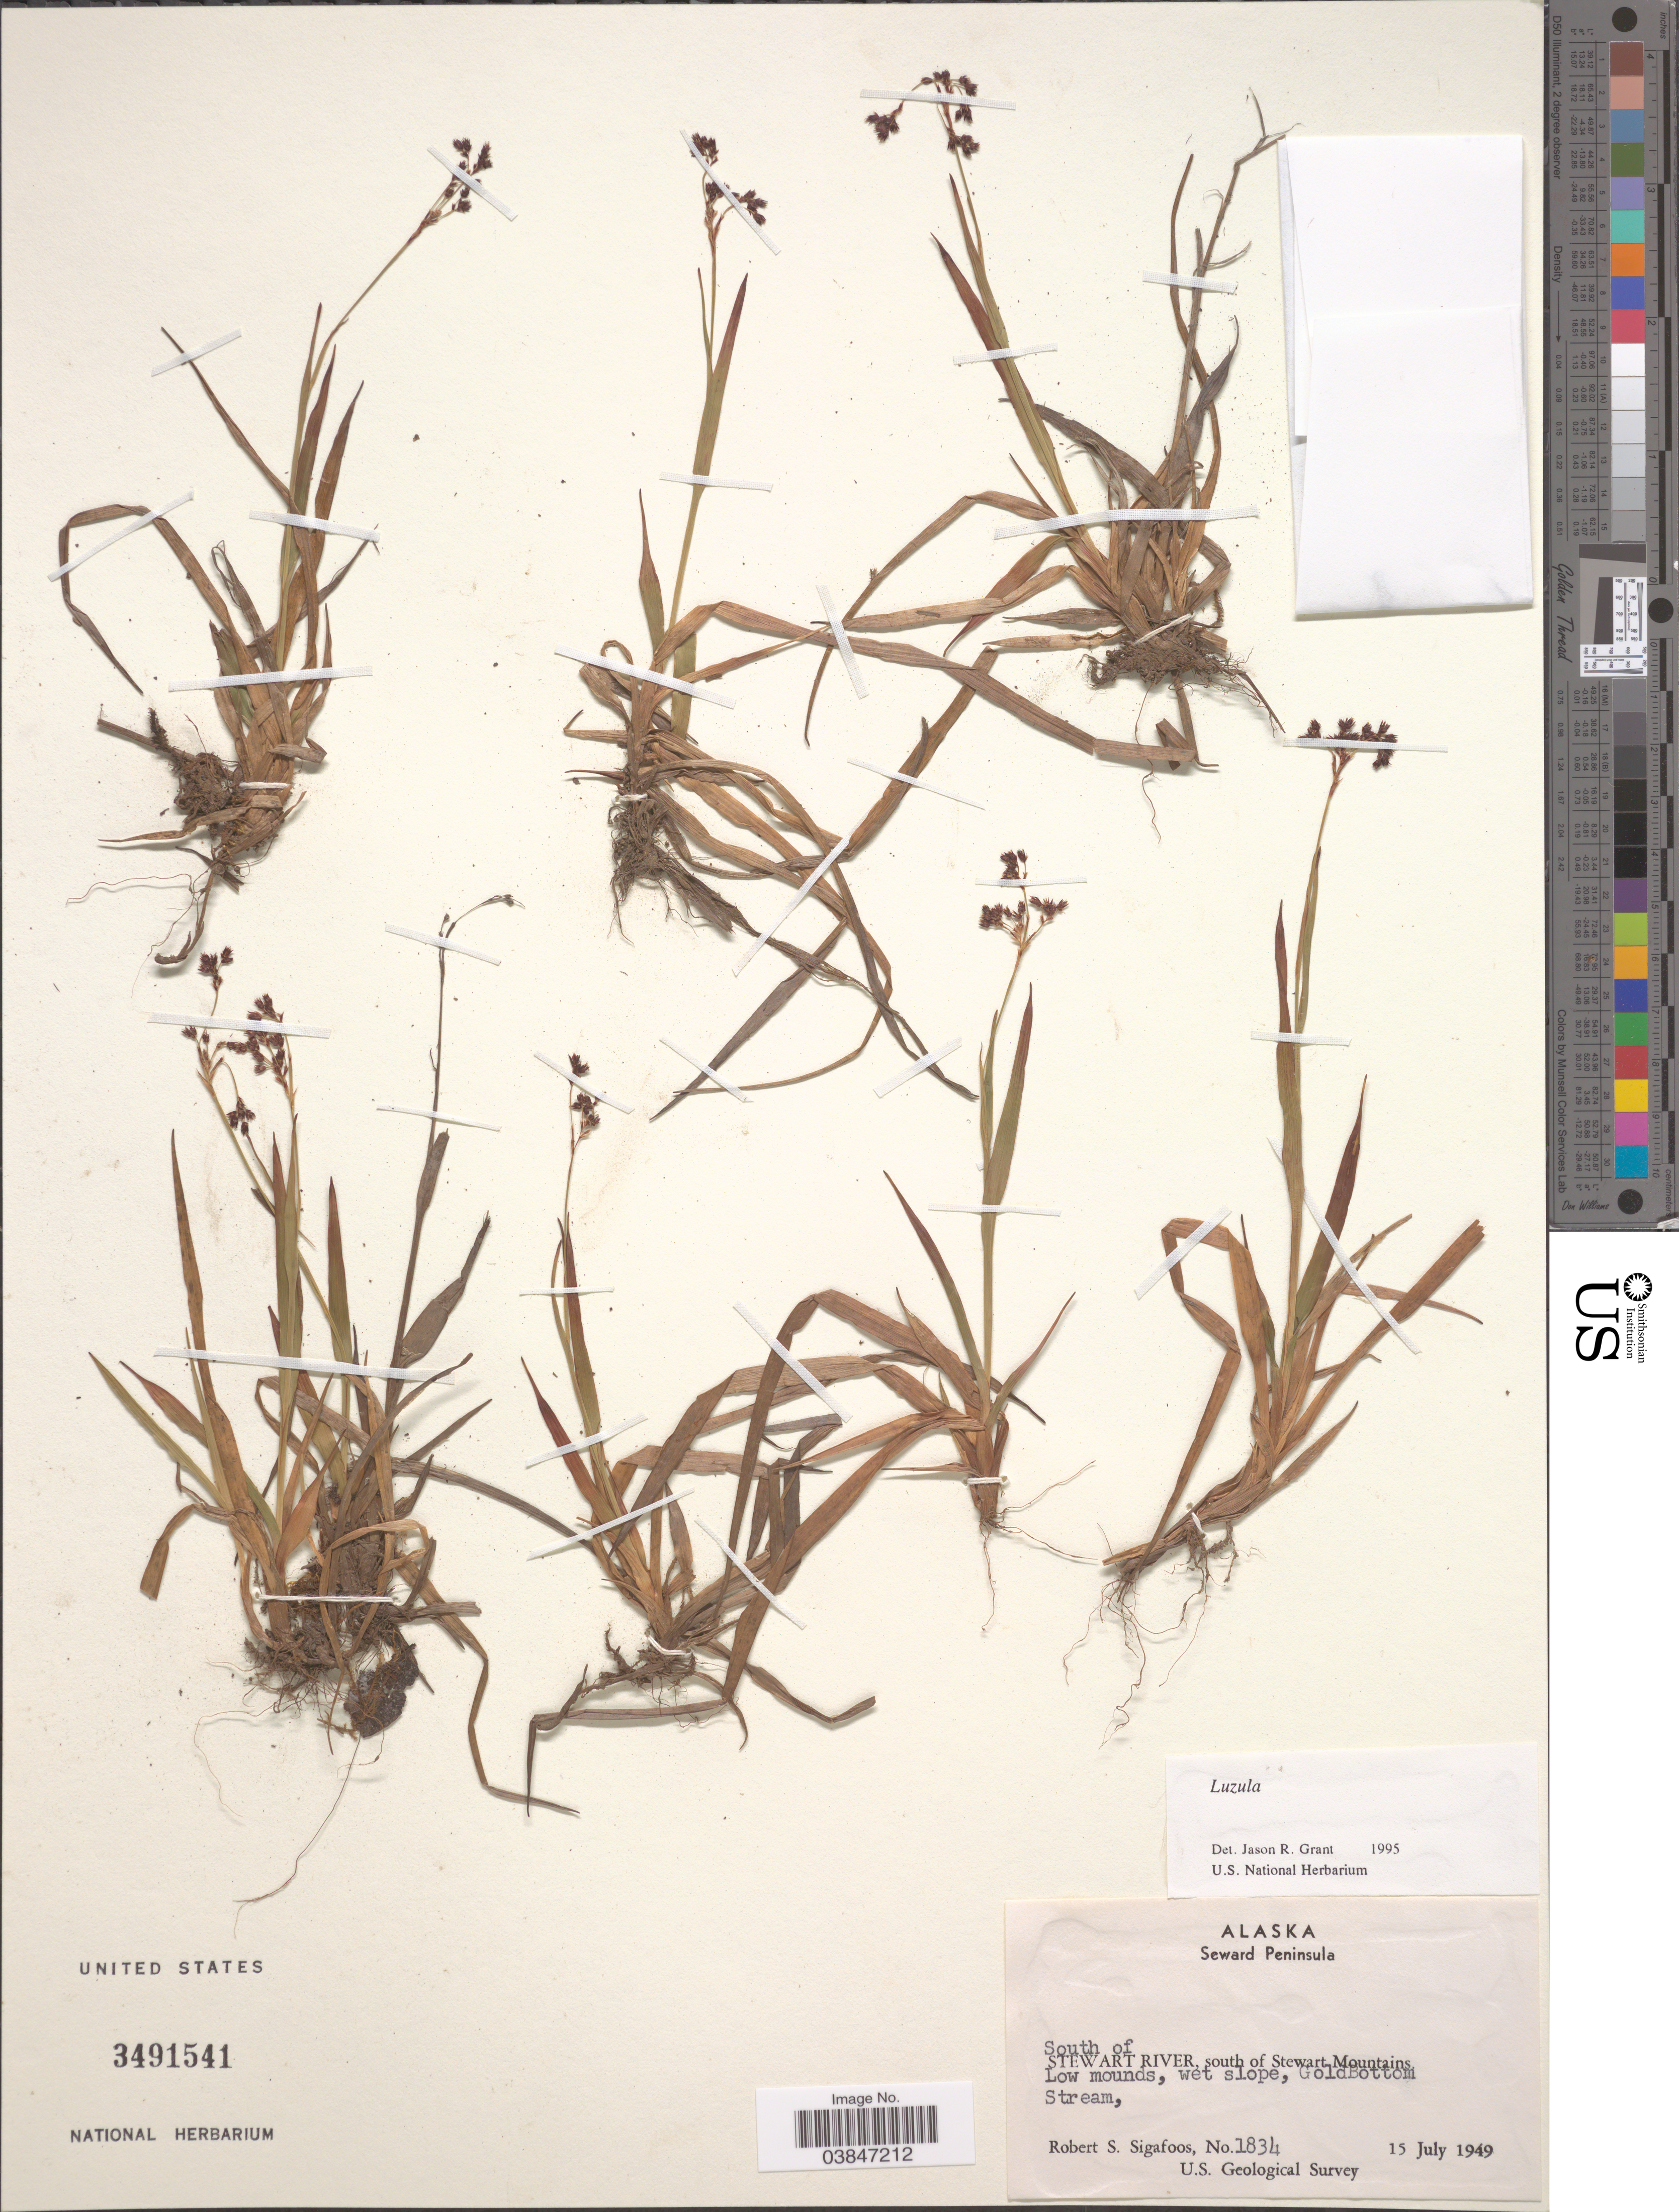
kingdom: Plantae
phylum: Tracheophyta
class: Liliopsida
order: Poales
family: Juncaceae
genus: Luzula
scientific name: Luzula sp.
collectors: R. Sigafoos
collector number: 1834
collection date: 1949-07-15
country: United States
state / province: Alaska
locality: Seward Peninsula. South of Stewart River, south of Stewart Mountains. Goldbottom Stream.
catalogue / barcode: US 3491541